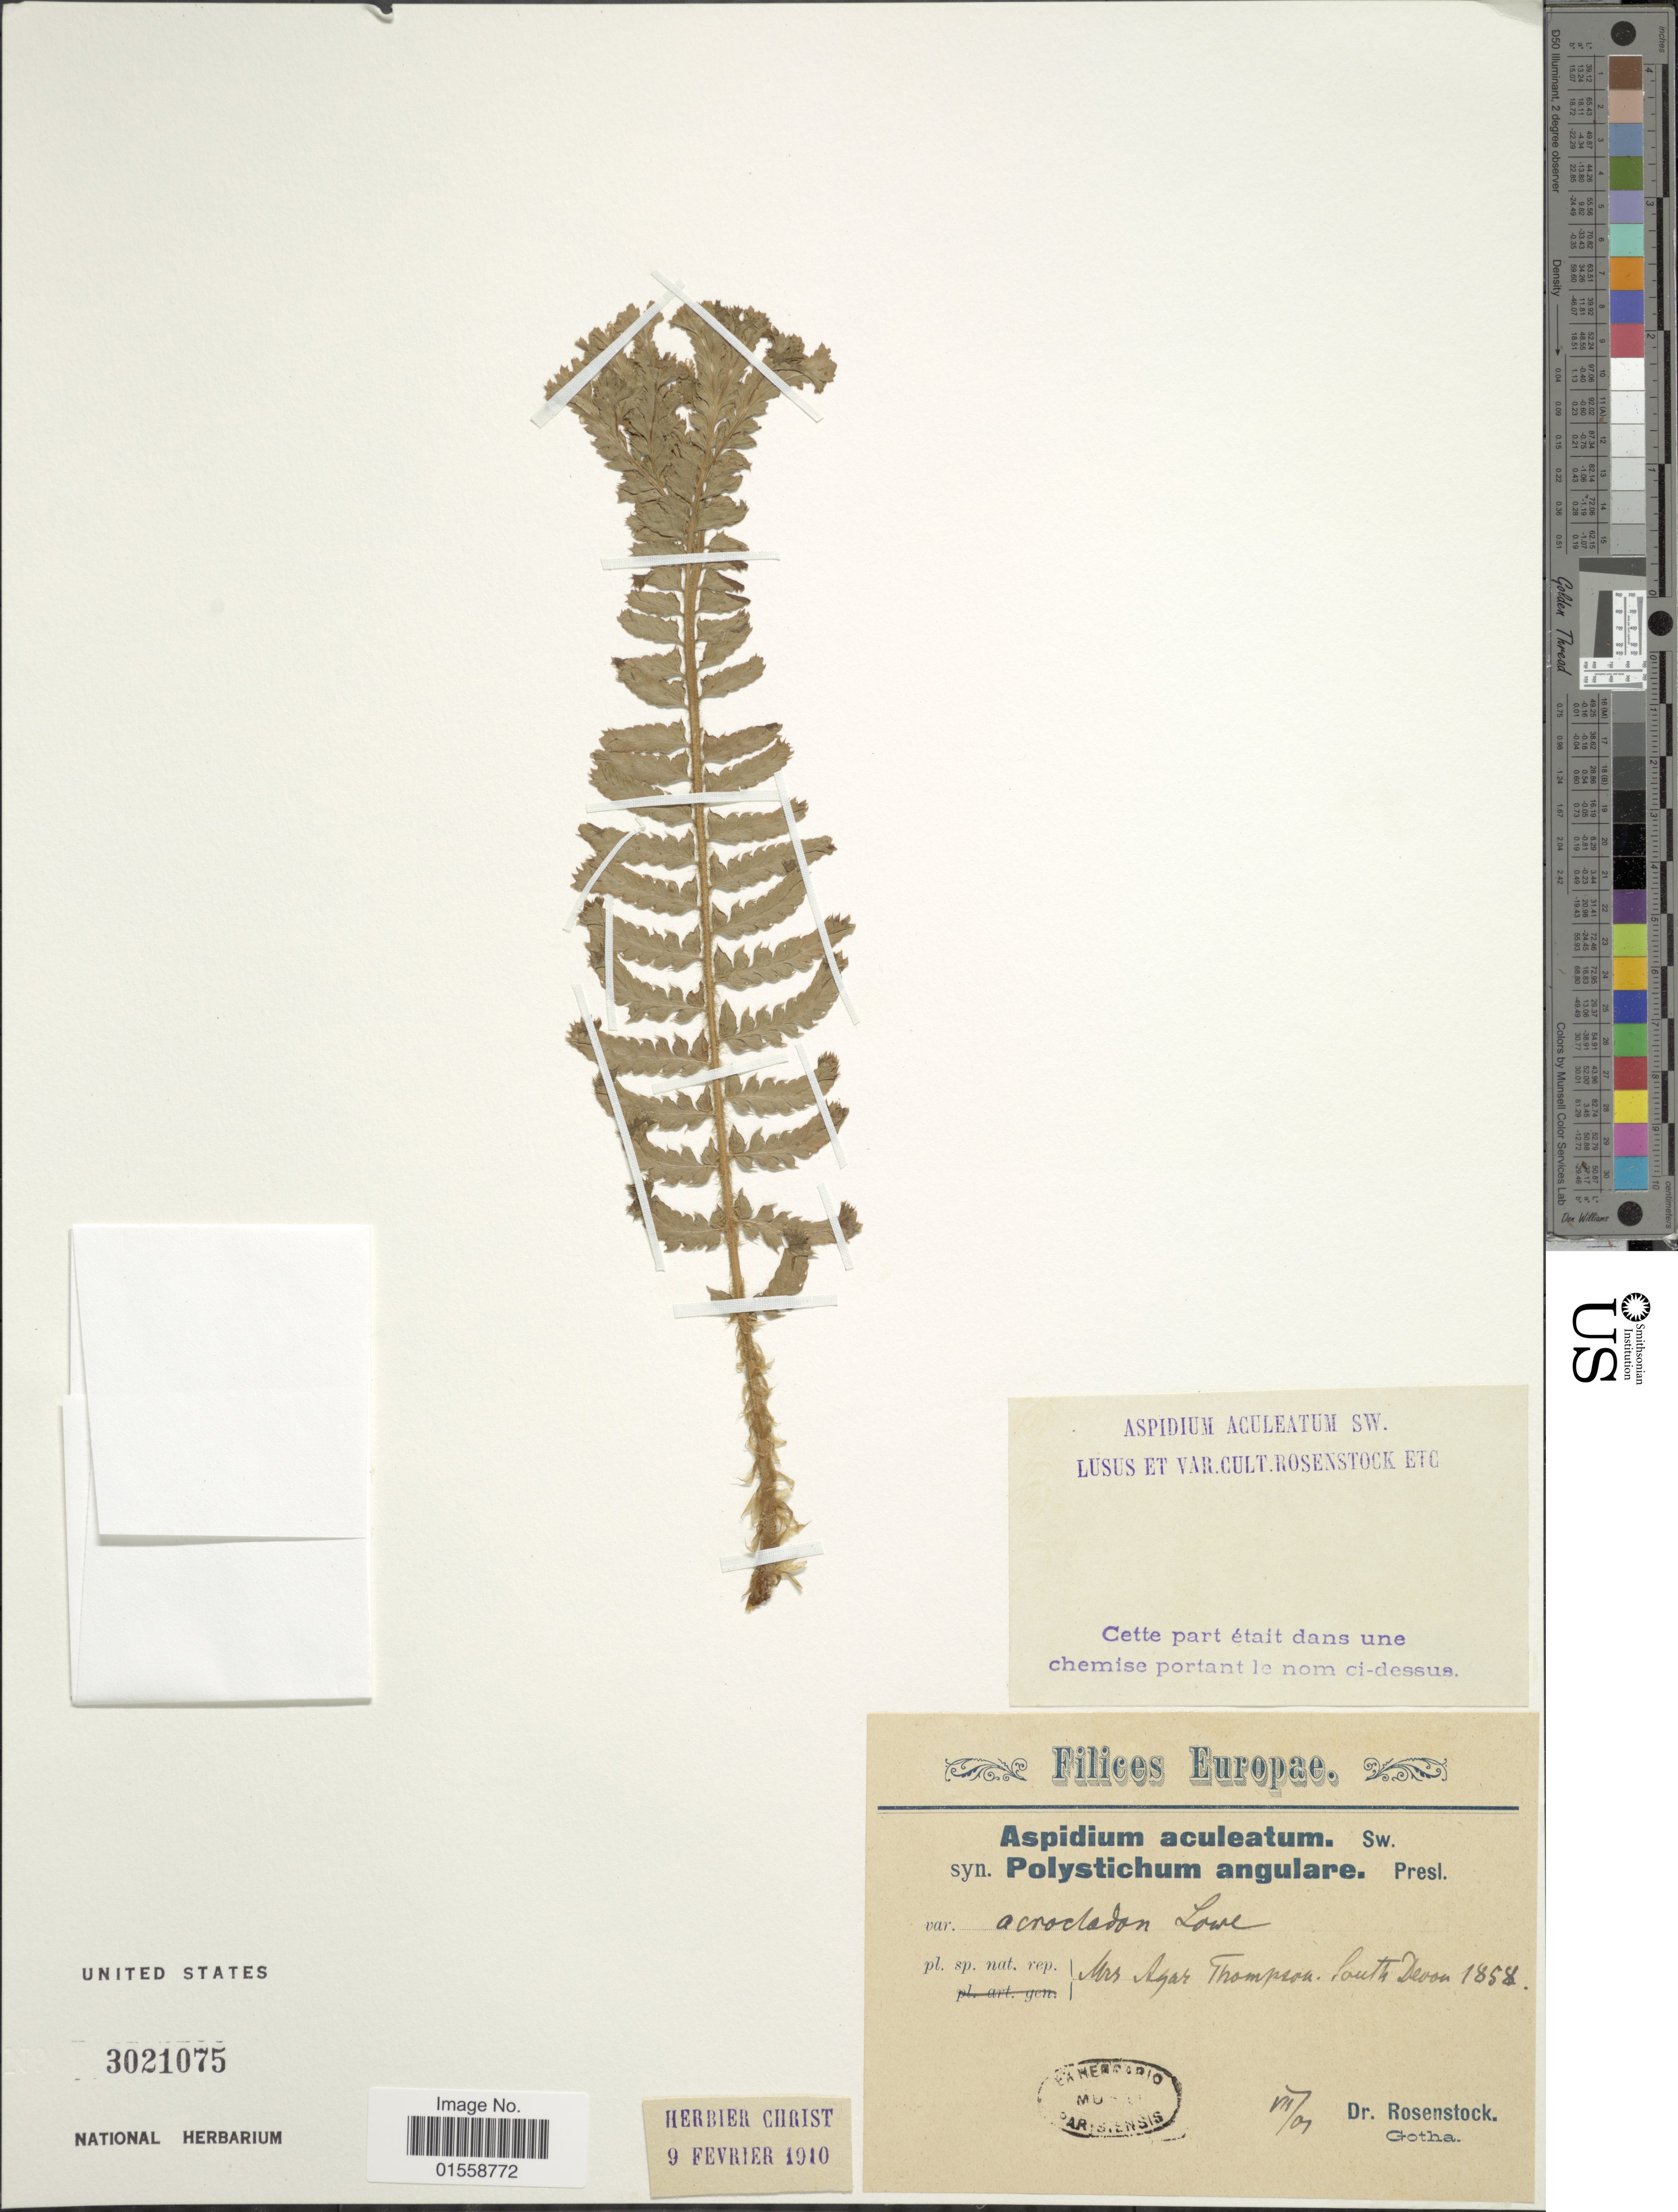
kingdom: Plantae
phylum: Tracheophyta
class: Polypodiopsida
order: Polypodiales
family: Dryopteridaceae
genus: Polystichum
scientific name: Polystichum setiferum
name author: (Forssk.) Moore ex Woynar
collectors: -- Rosenstock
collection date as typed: Transcribed d/m/y: /7/1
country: United Kingdom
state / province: England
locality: South Devon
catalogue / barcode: US 3021075